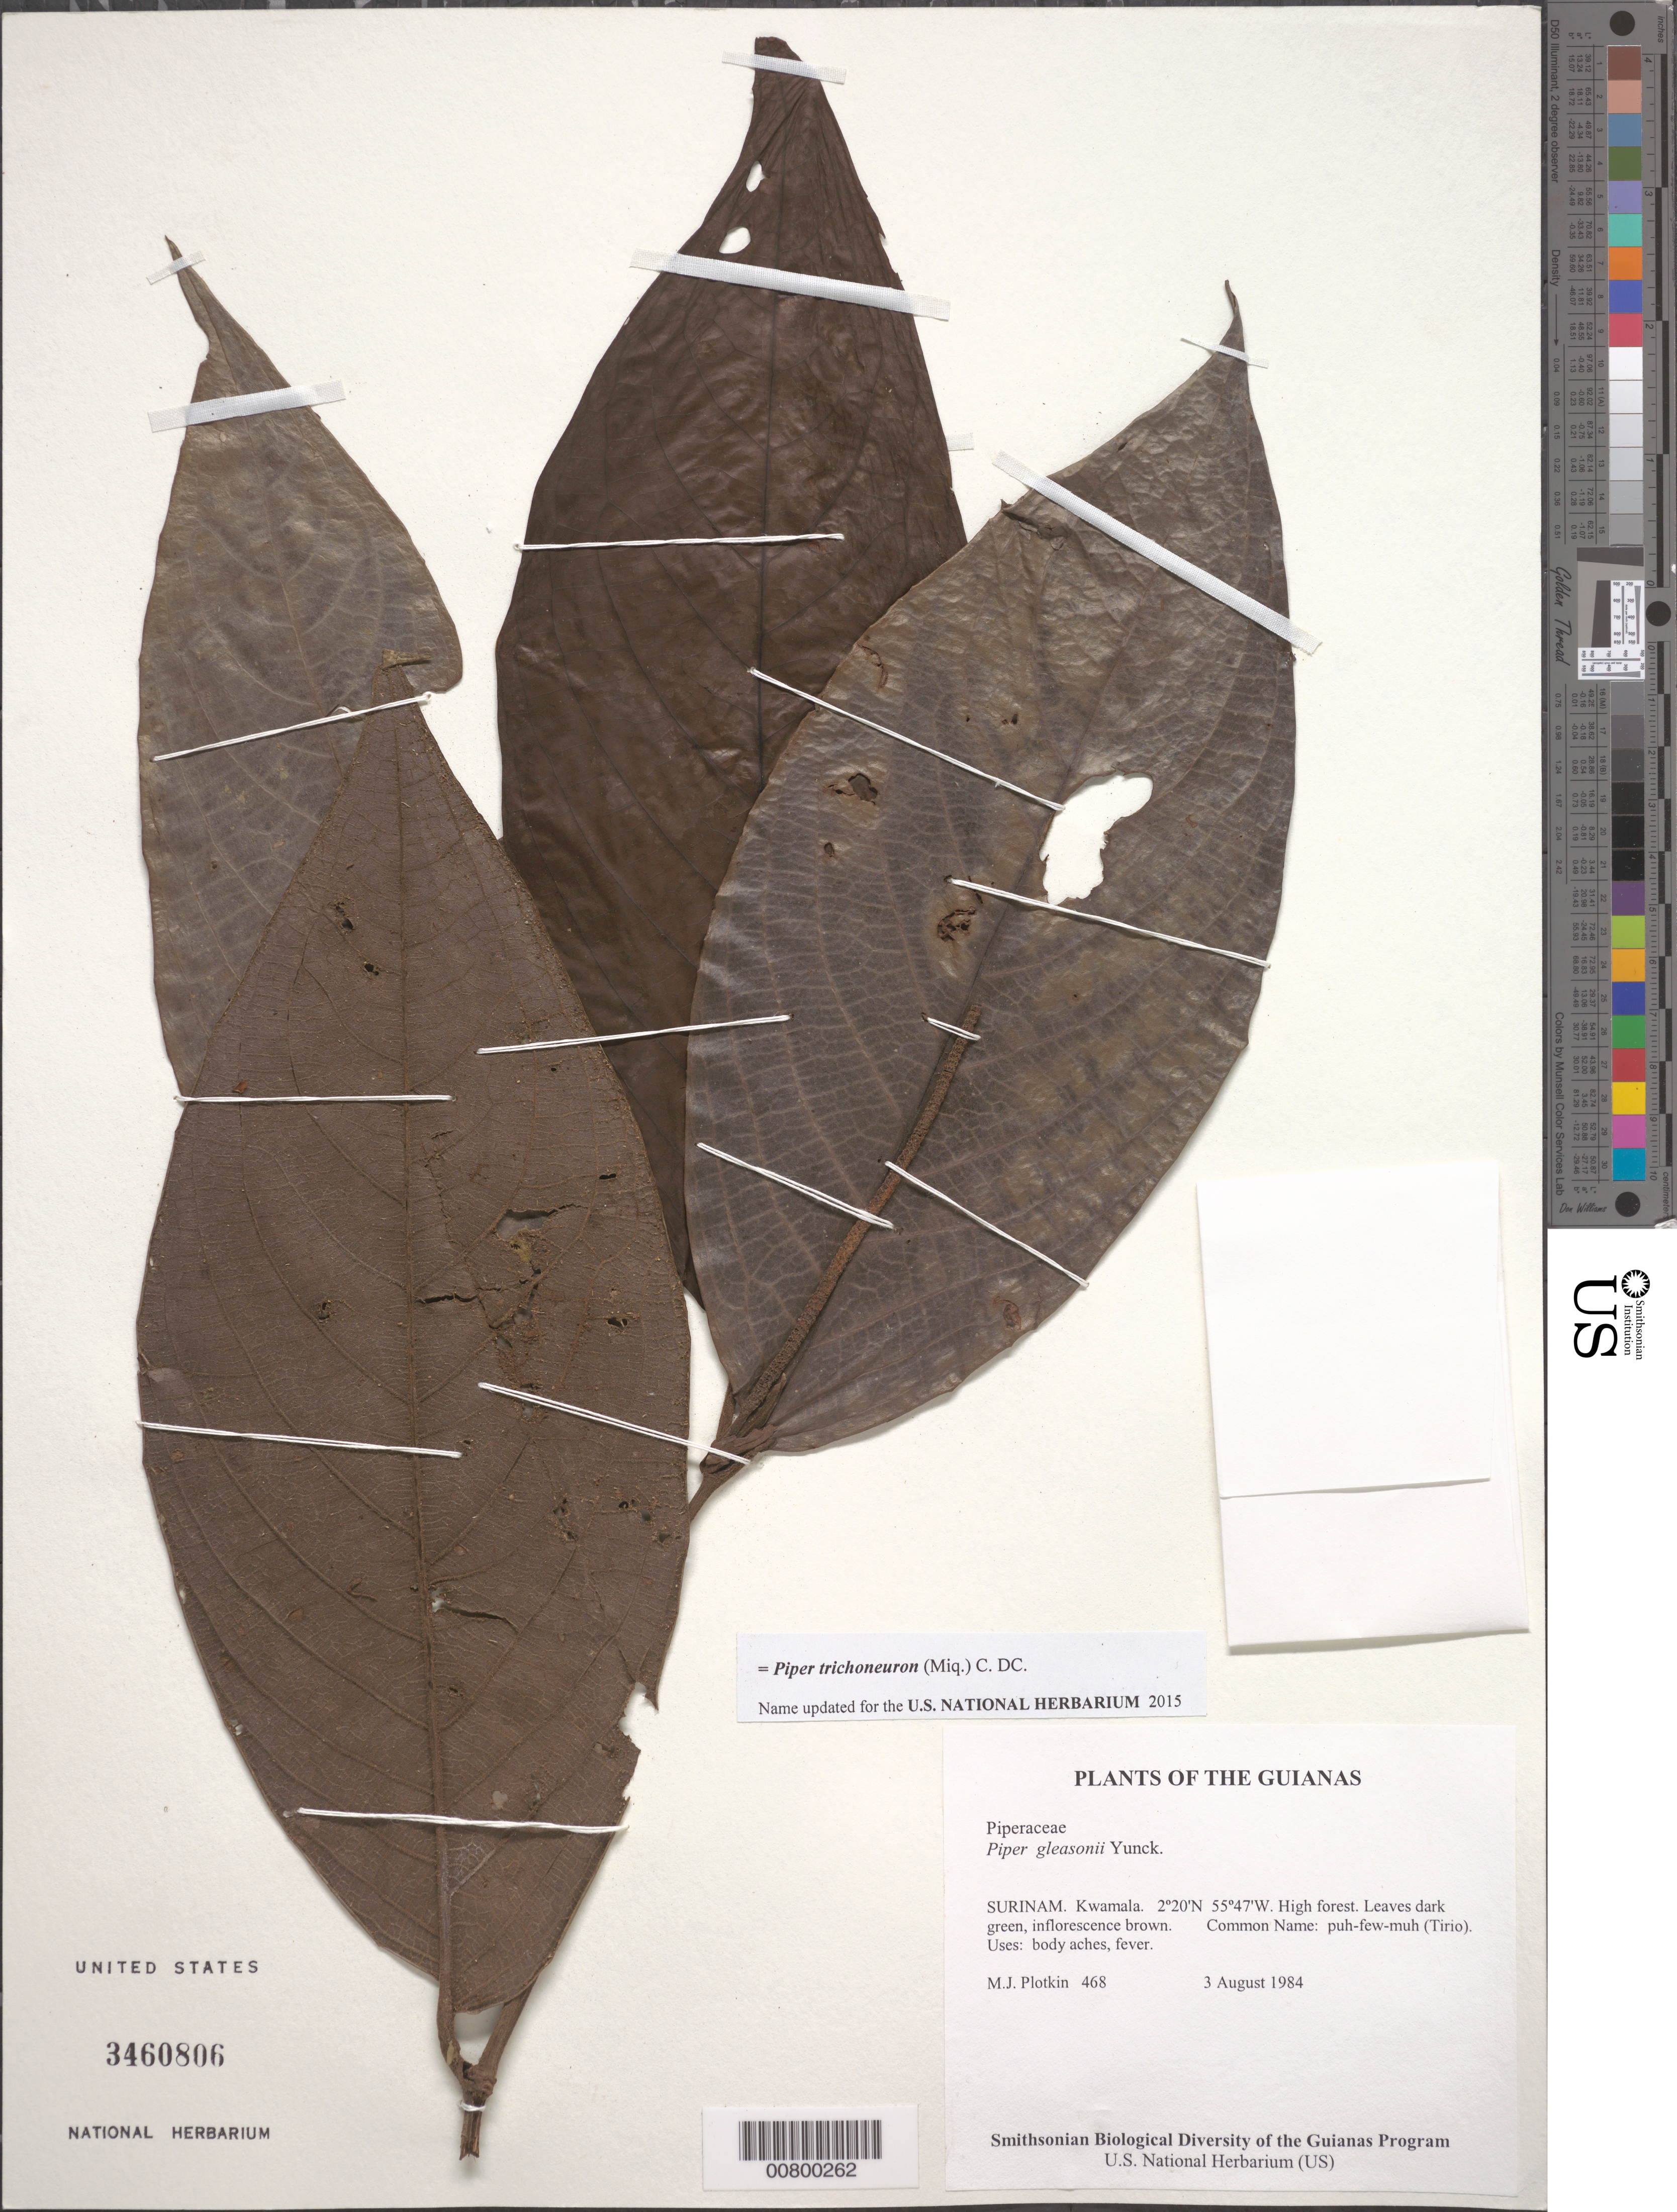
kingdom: Plantae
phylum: Tracheophyta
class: Magnoliopsida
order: Piperales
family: Piperaceae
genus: Piper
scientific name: Piper trichoneuron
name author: (Miq.) C. DC.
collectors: M. Plotkin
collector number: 468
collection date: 1984-08-03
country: Suriname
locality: The Guianas. Kwamala.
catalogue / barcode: US 3460806